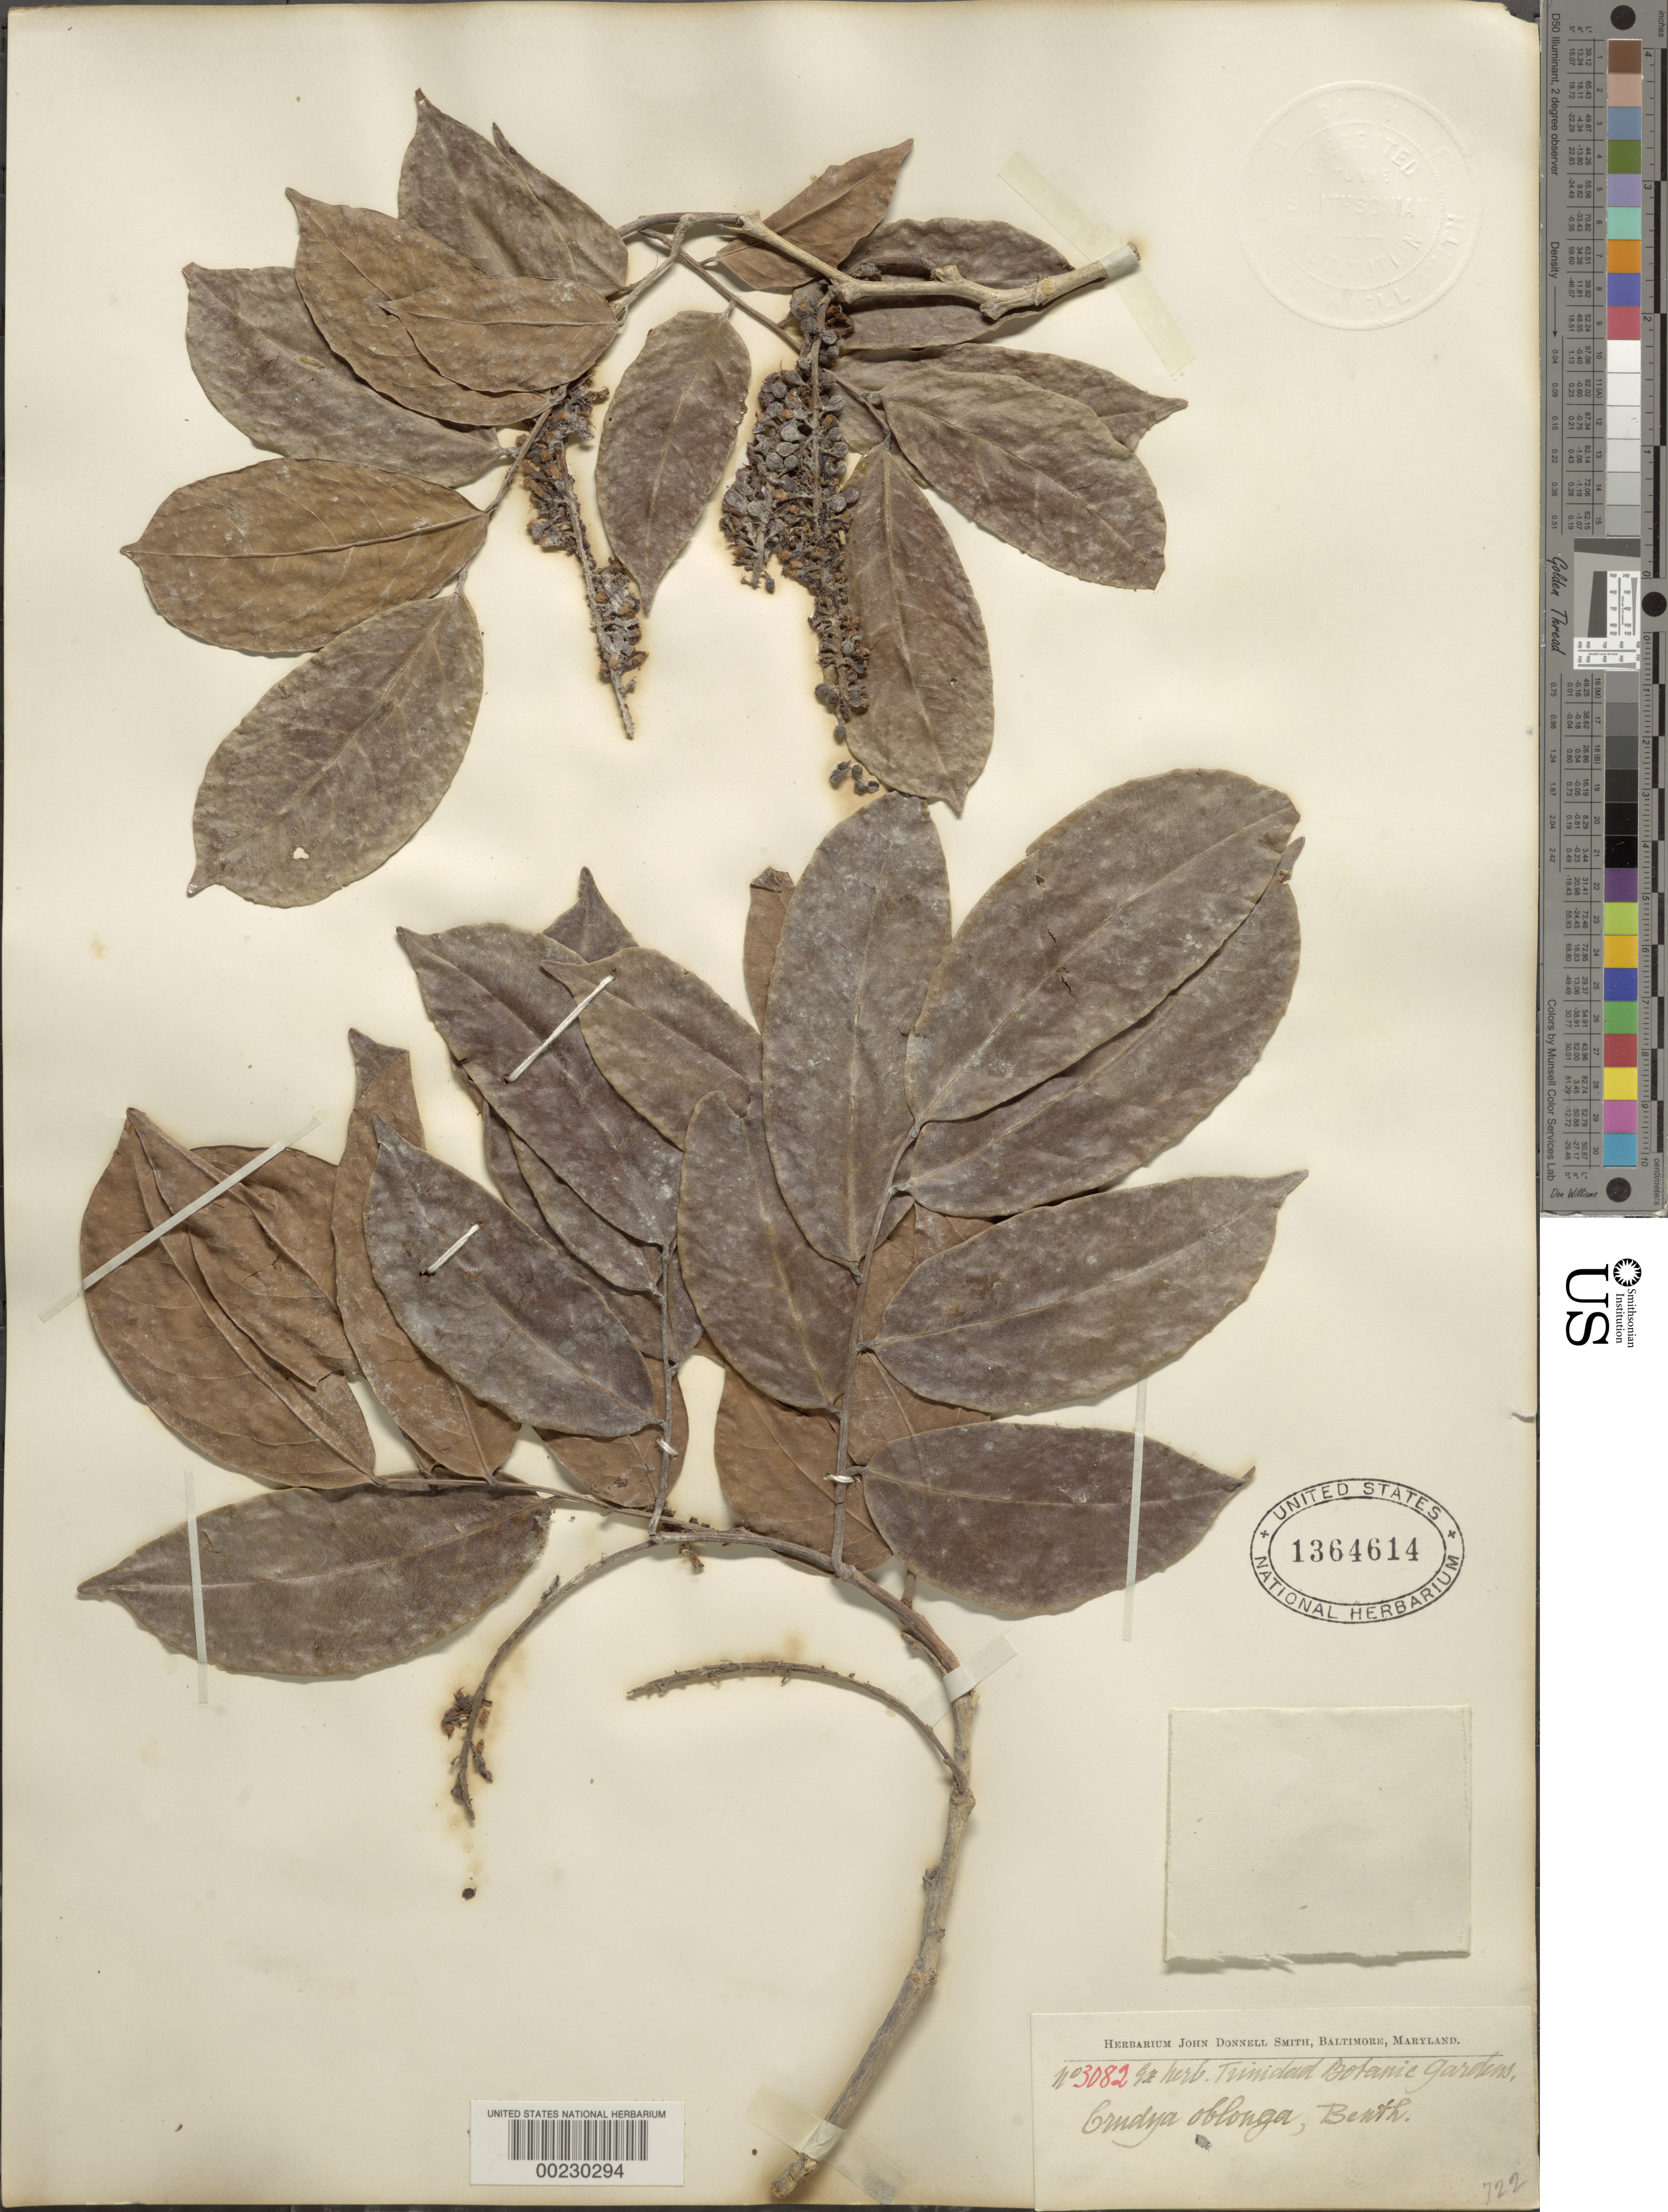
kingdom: Plantae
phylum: Tracheophyta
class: Magnoliopsida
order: Fabales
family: Fabaceae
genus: Crudia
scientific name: Crudia oblonga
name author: Benth.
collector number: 3082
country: Trinidad and Tobago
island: Trinidad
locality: Botanical gardens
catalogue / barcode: US 1364614